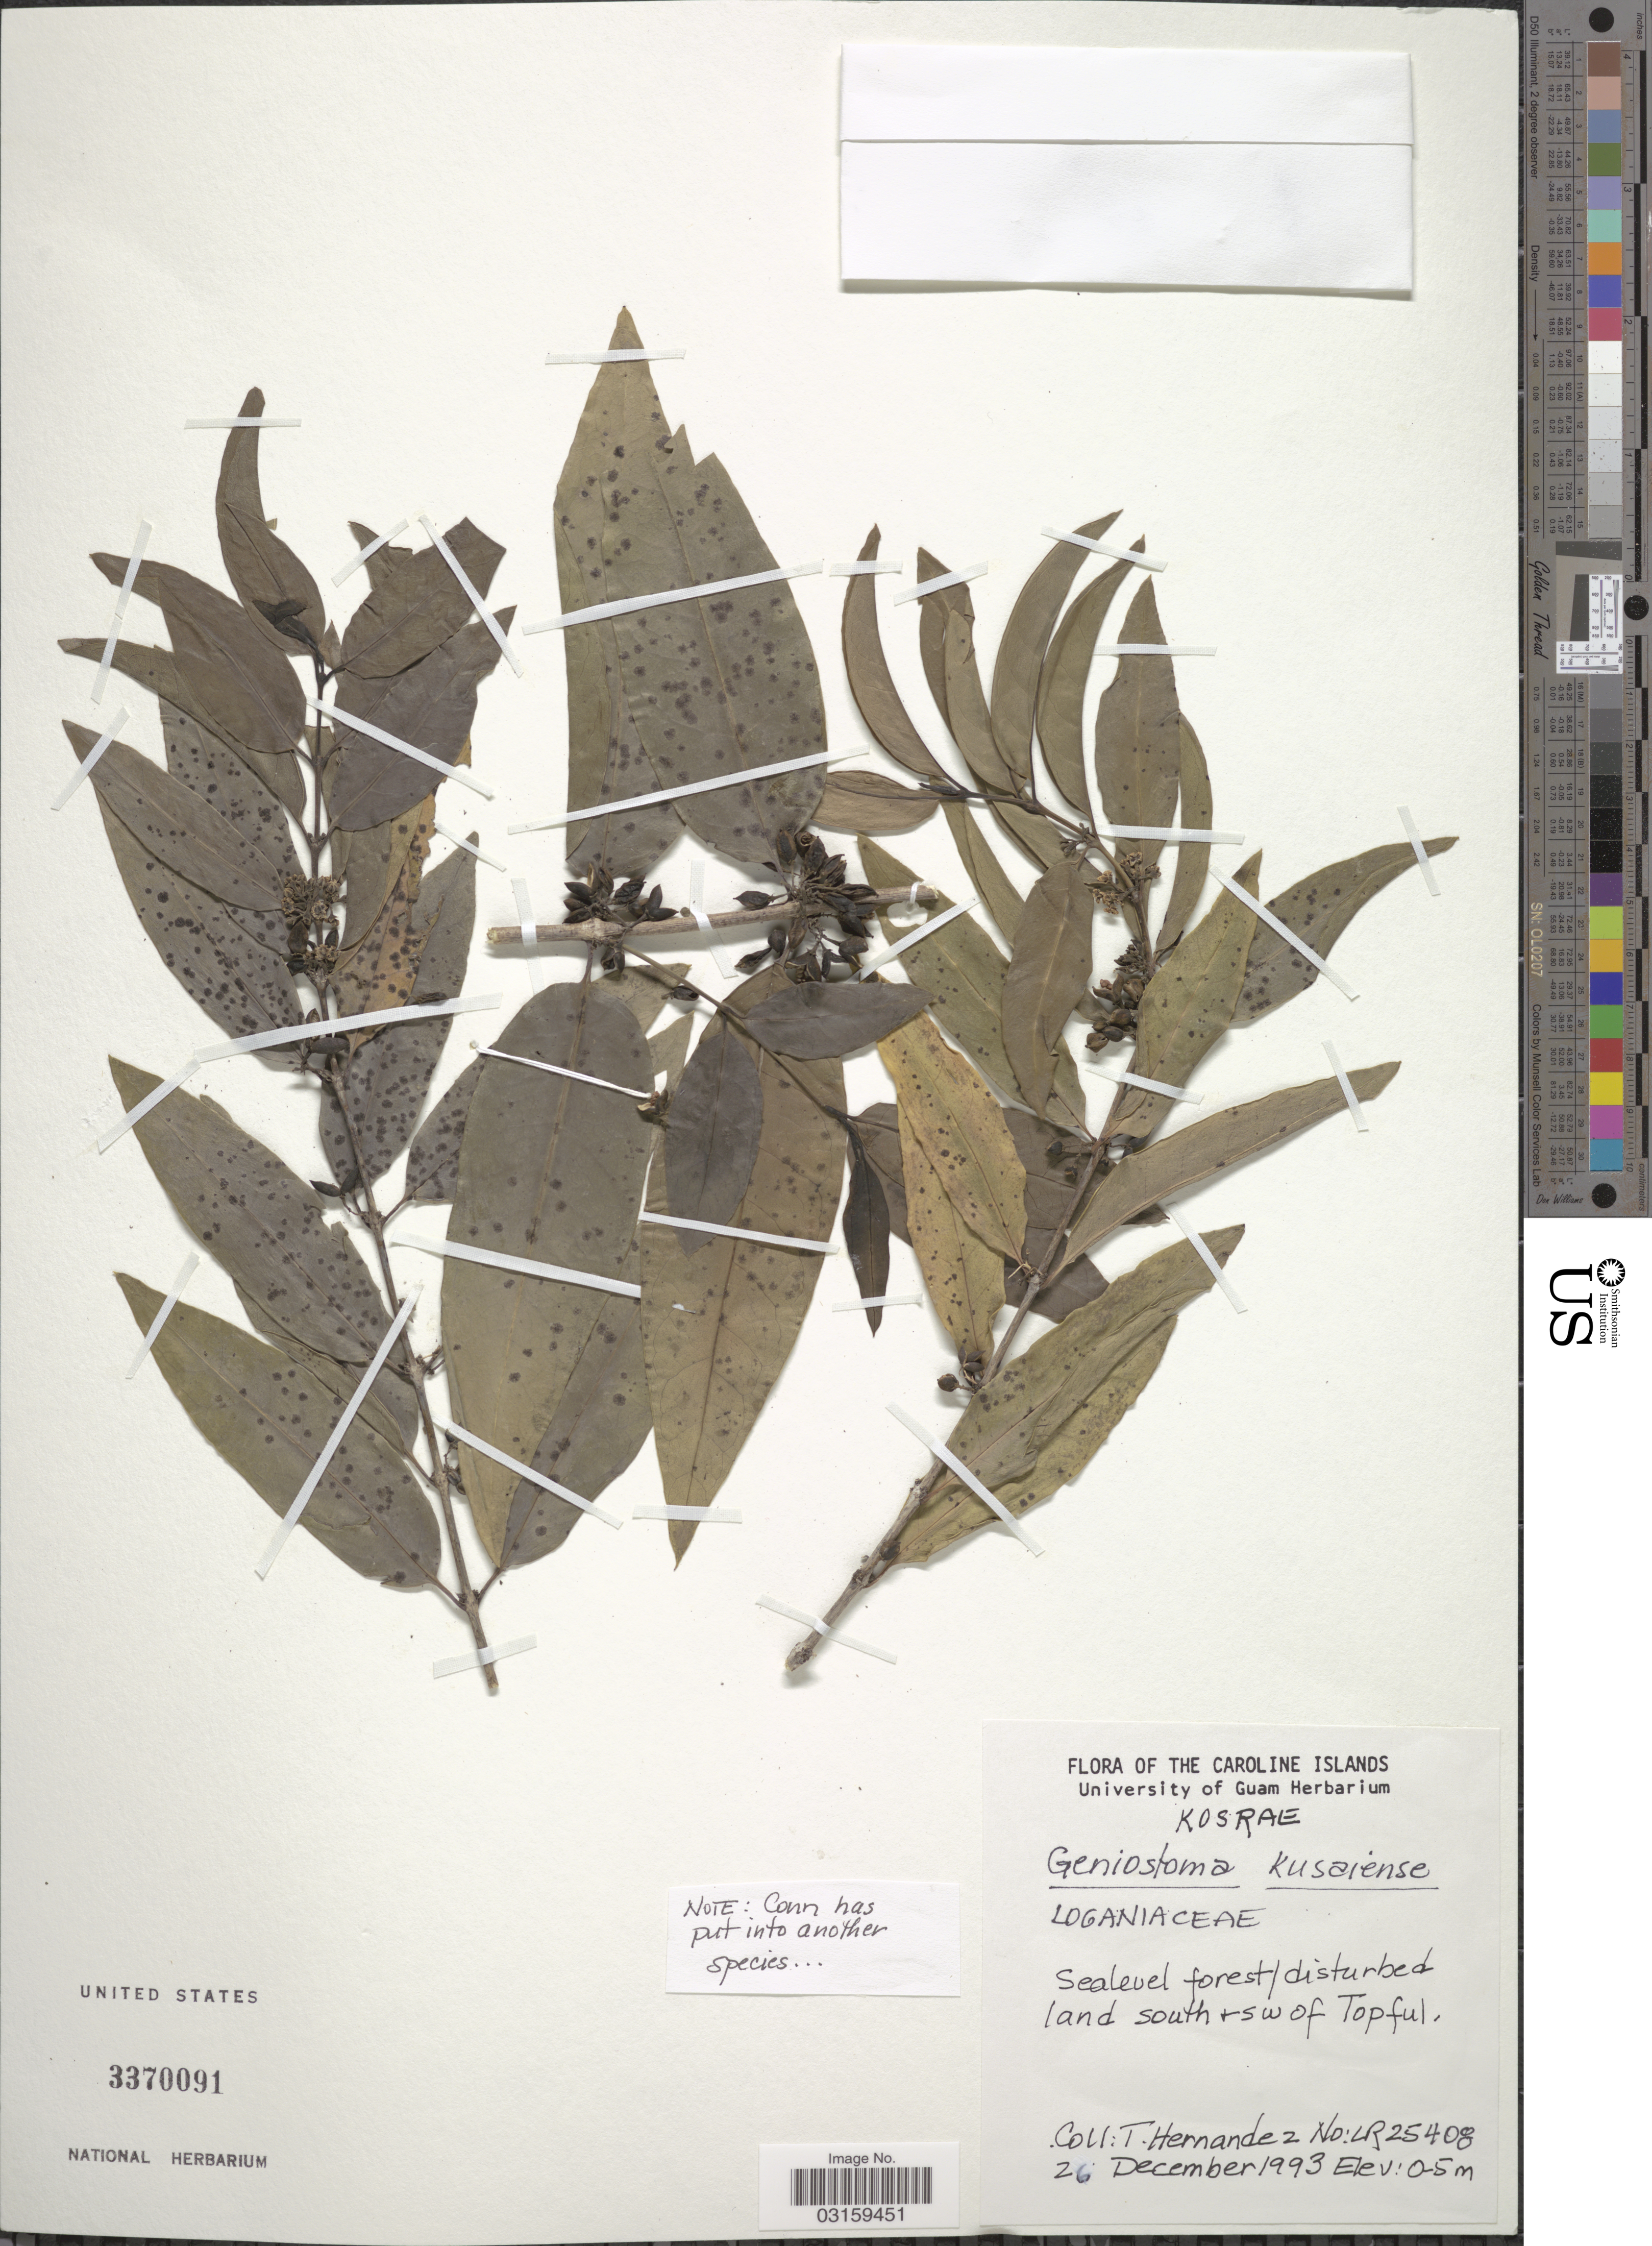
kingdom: Plantae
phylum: Tracheophyta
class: Magnoliopsida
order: Gentianales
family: Loganiaceae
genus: Geniostoma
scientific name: Geniostoma kusaiense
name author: Kaneh.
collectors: T. Hernandez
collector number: LR25408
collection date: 1993-12-26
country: Micronesia, Federated States of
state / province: Kosrae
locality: Caroline Islands. Disturbed land south & SW of Topful.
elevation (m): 0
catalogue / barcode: US 3370091